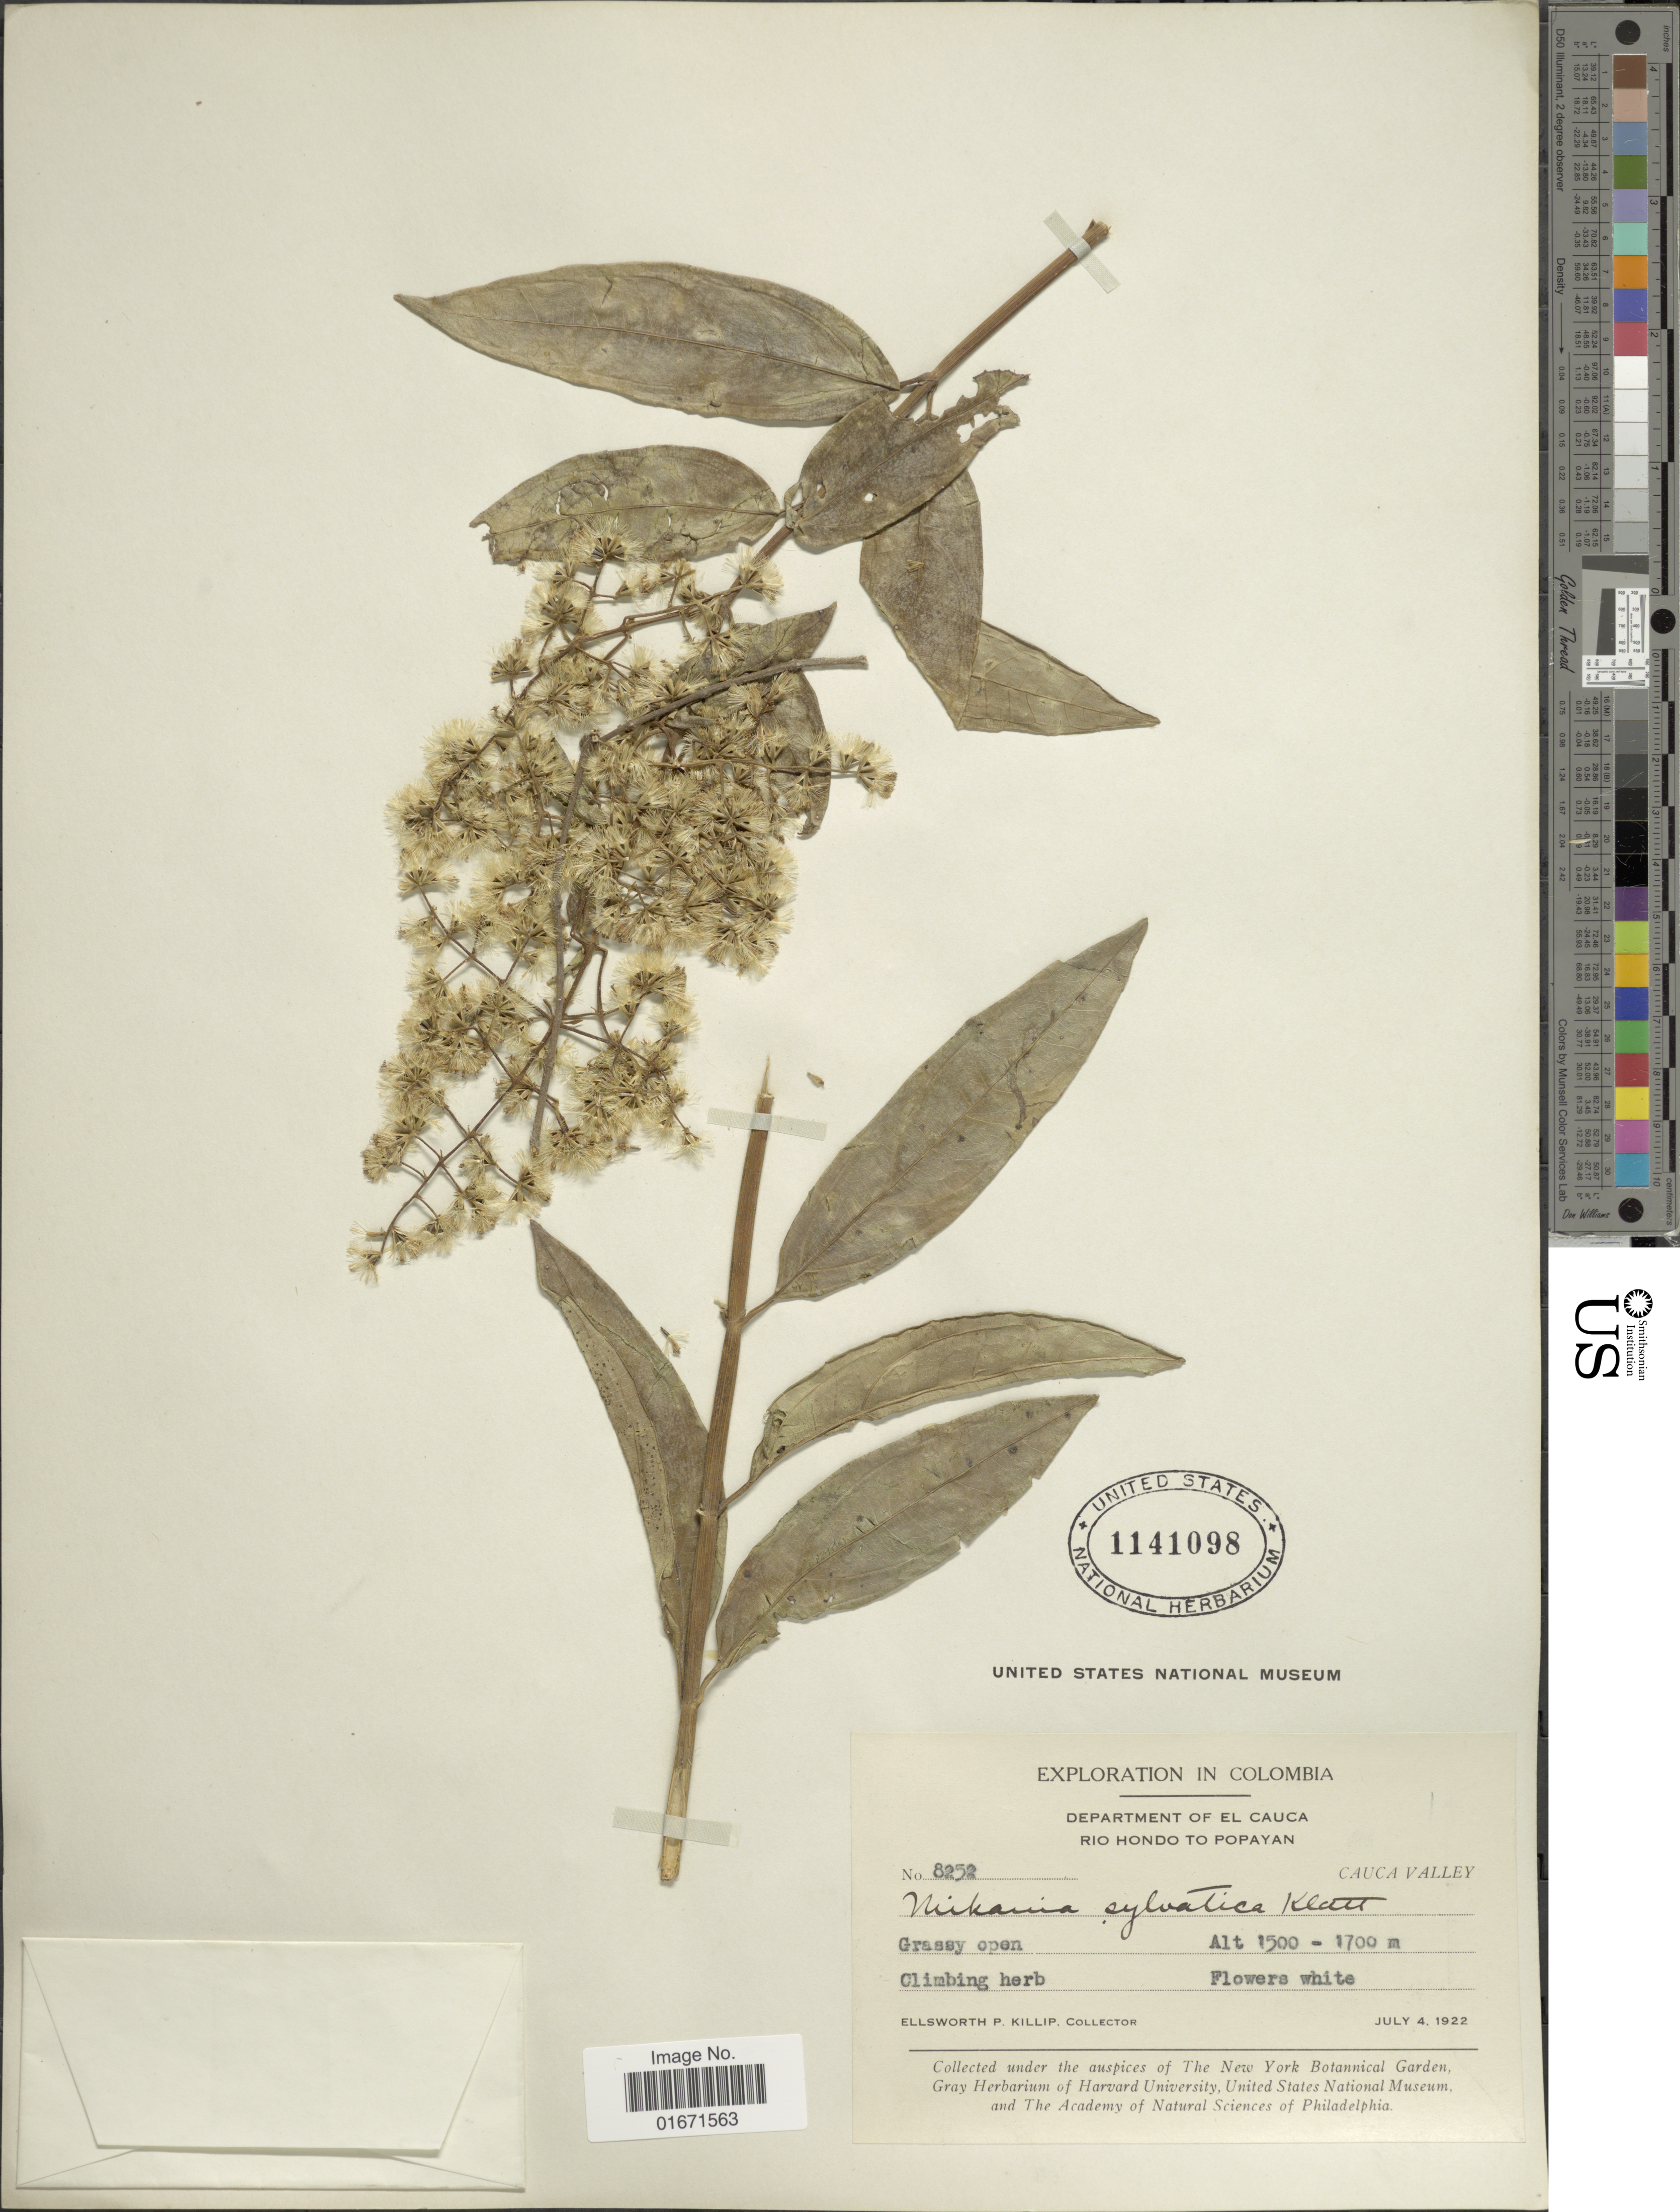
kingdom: Plantae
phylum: Tracheophyta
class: Magnoliopsida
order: Asterales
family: Asteraceae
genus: Mikania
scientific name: Mikania sylvatica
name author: Klatt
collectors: E. P. Killip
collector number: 8252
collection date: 1922-07-04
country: Colombia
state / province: Cauca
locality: Department of El Cauca. Rio Hondo to Popayan. Cauca Valley. Grassy open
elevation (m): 1500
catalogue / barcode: US 1141098